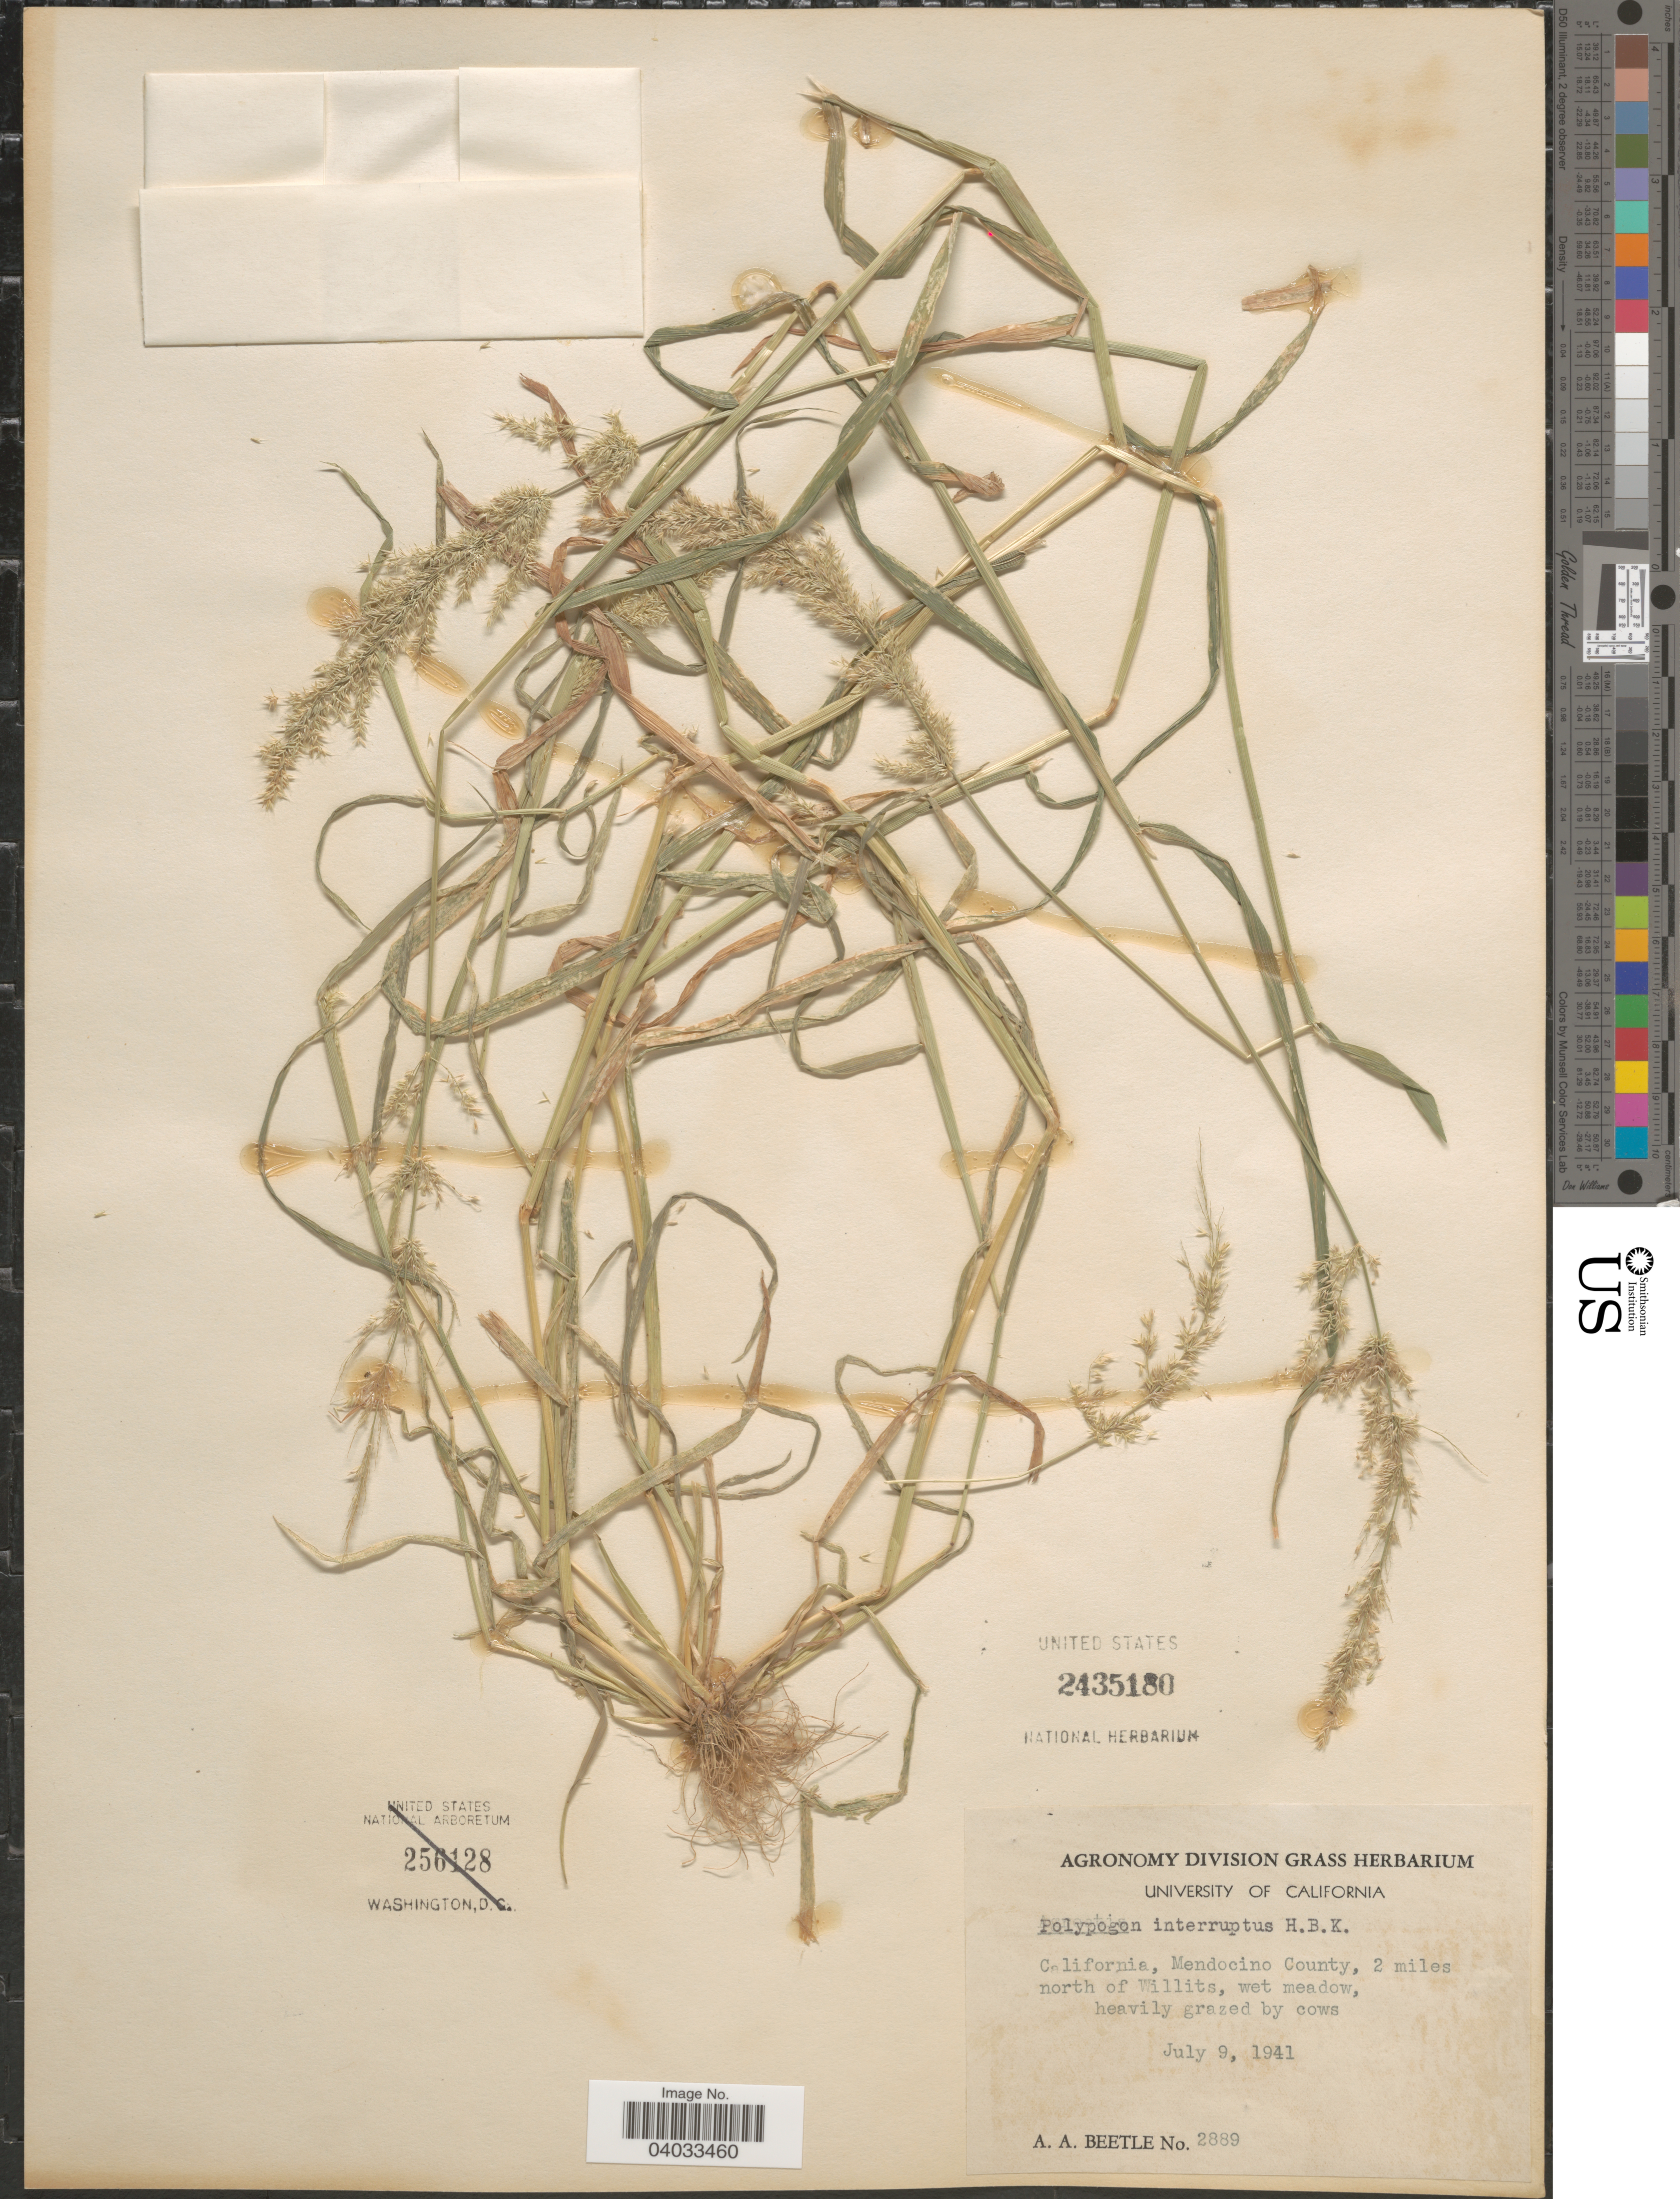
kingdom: Plantae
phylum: Tracheophyta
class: Liliopsida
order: Poales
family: Poaceae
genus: Polypogon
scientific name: Polypogon interruptus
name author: Kunth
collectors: A. A. Beetle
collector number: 2889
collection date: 1941-07-09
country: United States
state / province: California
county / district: Mendocino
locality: Mendocino County, 2 miles north of Willits.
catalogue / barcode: US 2435180